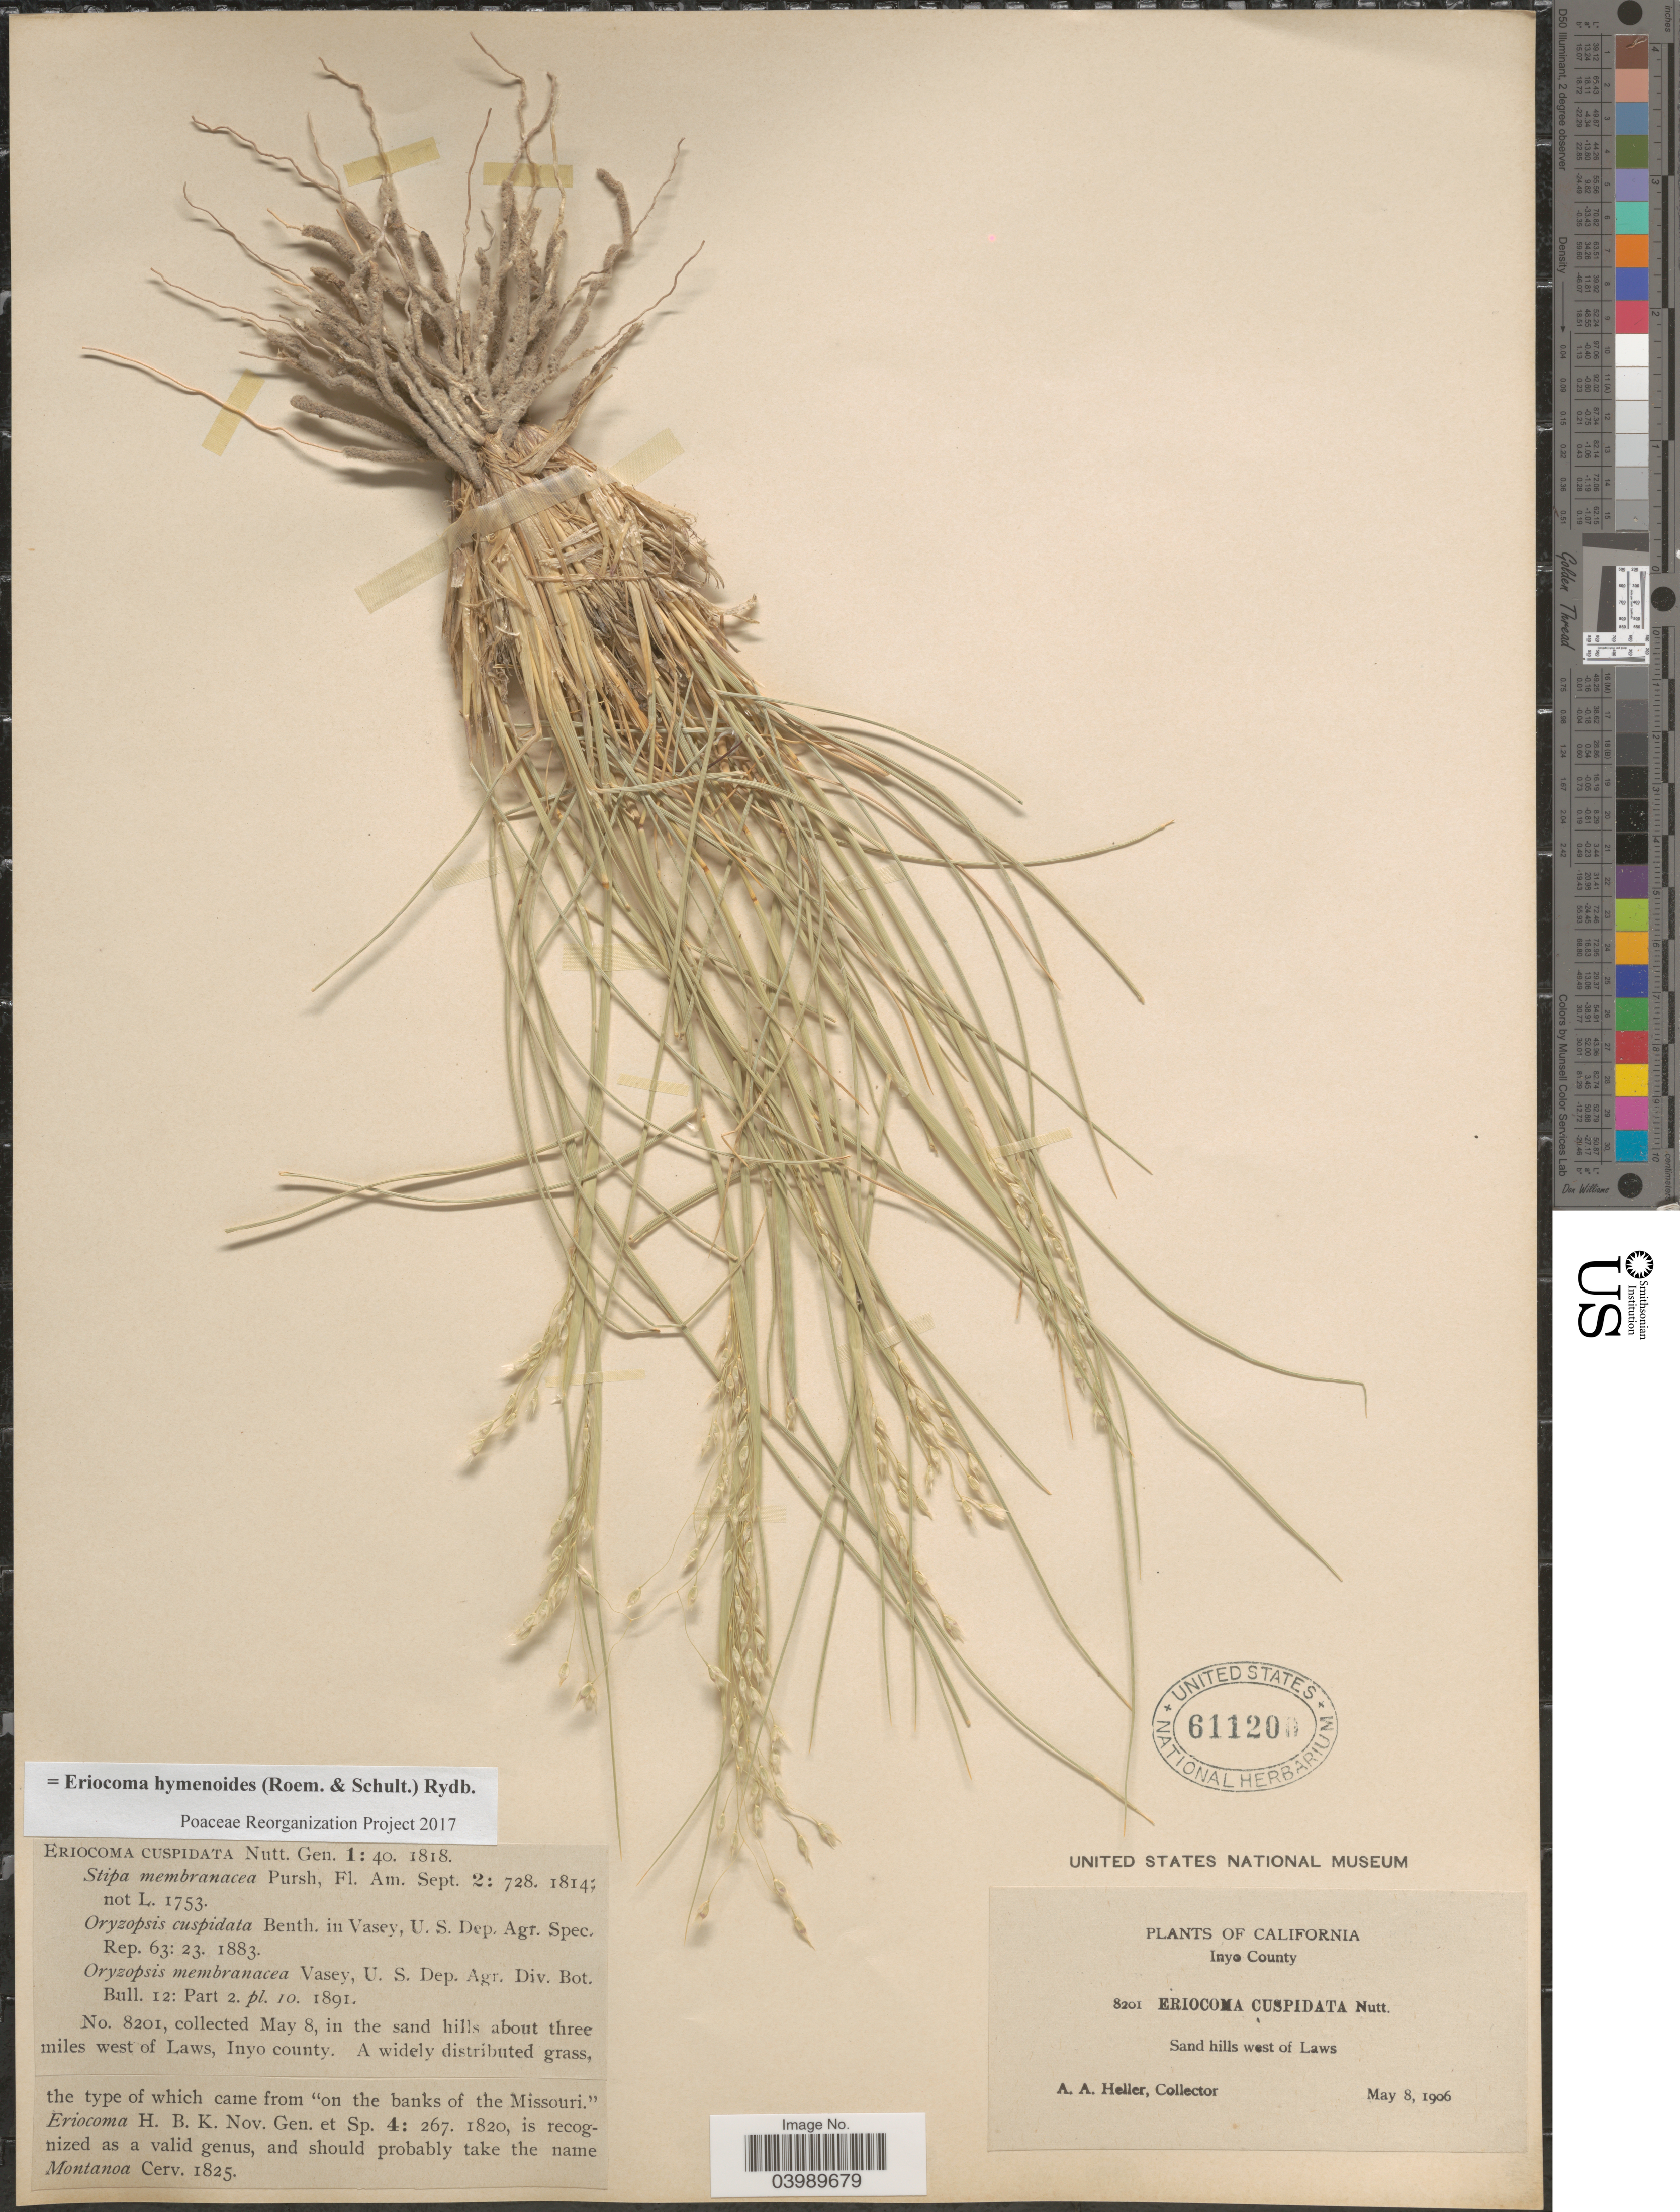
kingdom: Plantae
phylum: Tracheophyta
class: Liliopsida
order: Poales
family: Poaceae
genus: Eriocoma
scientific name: Eriocoma hymenoides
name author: (Roem. & Schult.) Rydb.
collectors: A. A. Heller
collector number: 8201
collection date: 1906-05-08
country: United States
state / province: California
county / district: Inyo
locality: Inyo County. Sand hills west of Laws. In the sand hills about three miles west of Laws, Inyo county.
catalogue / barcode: US 611200